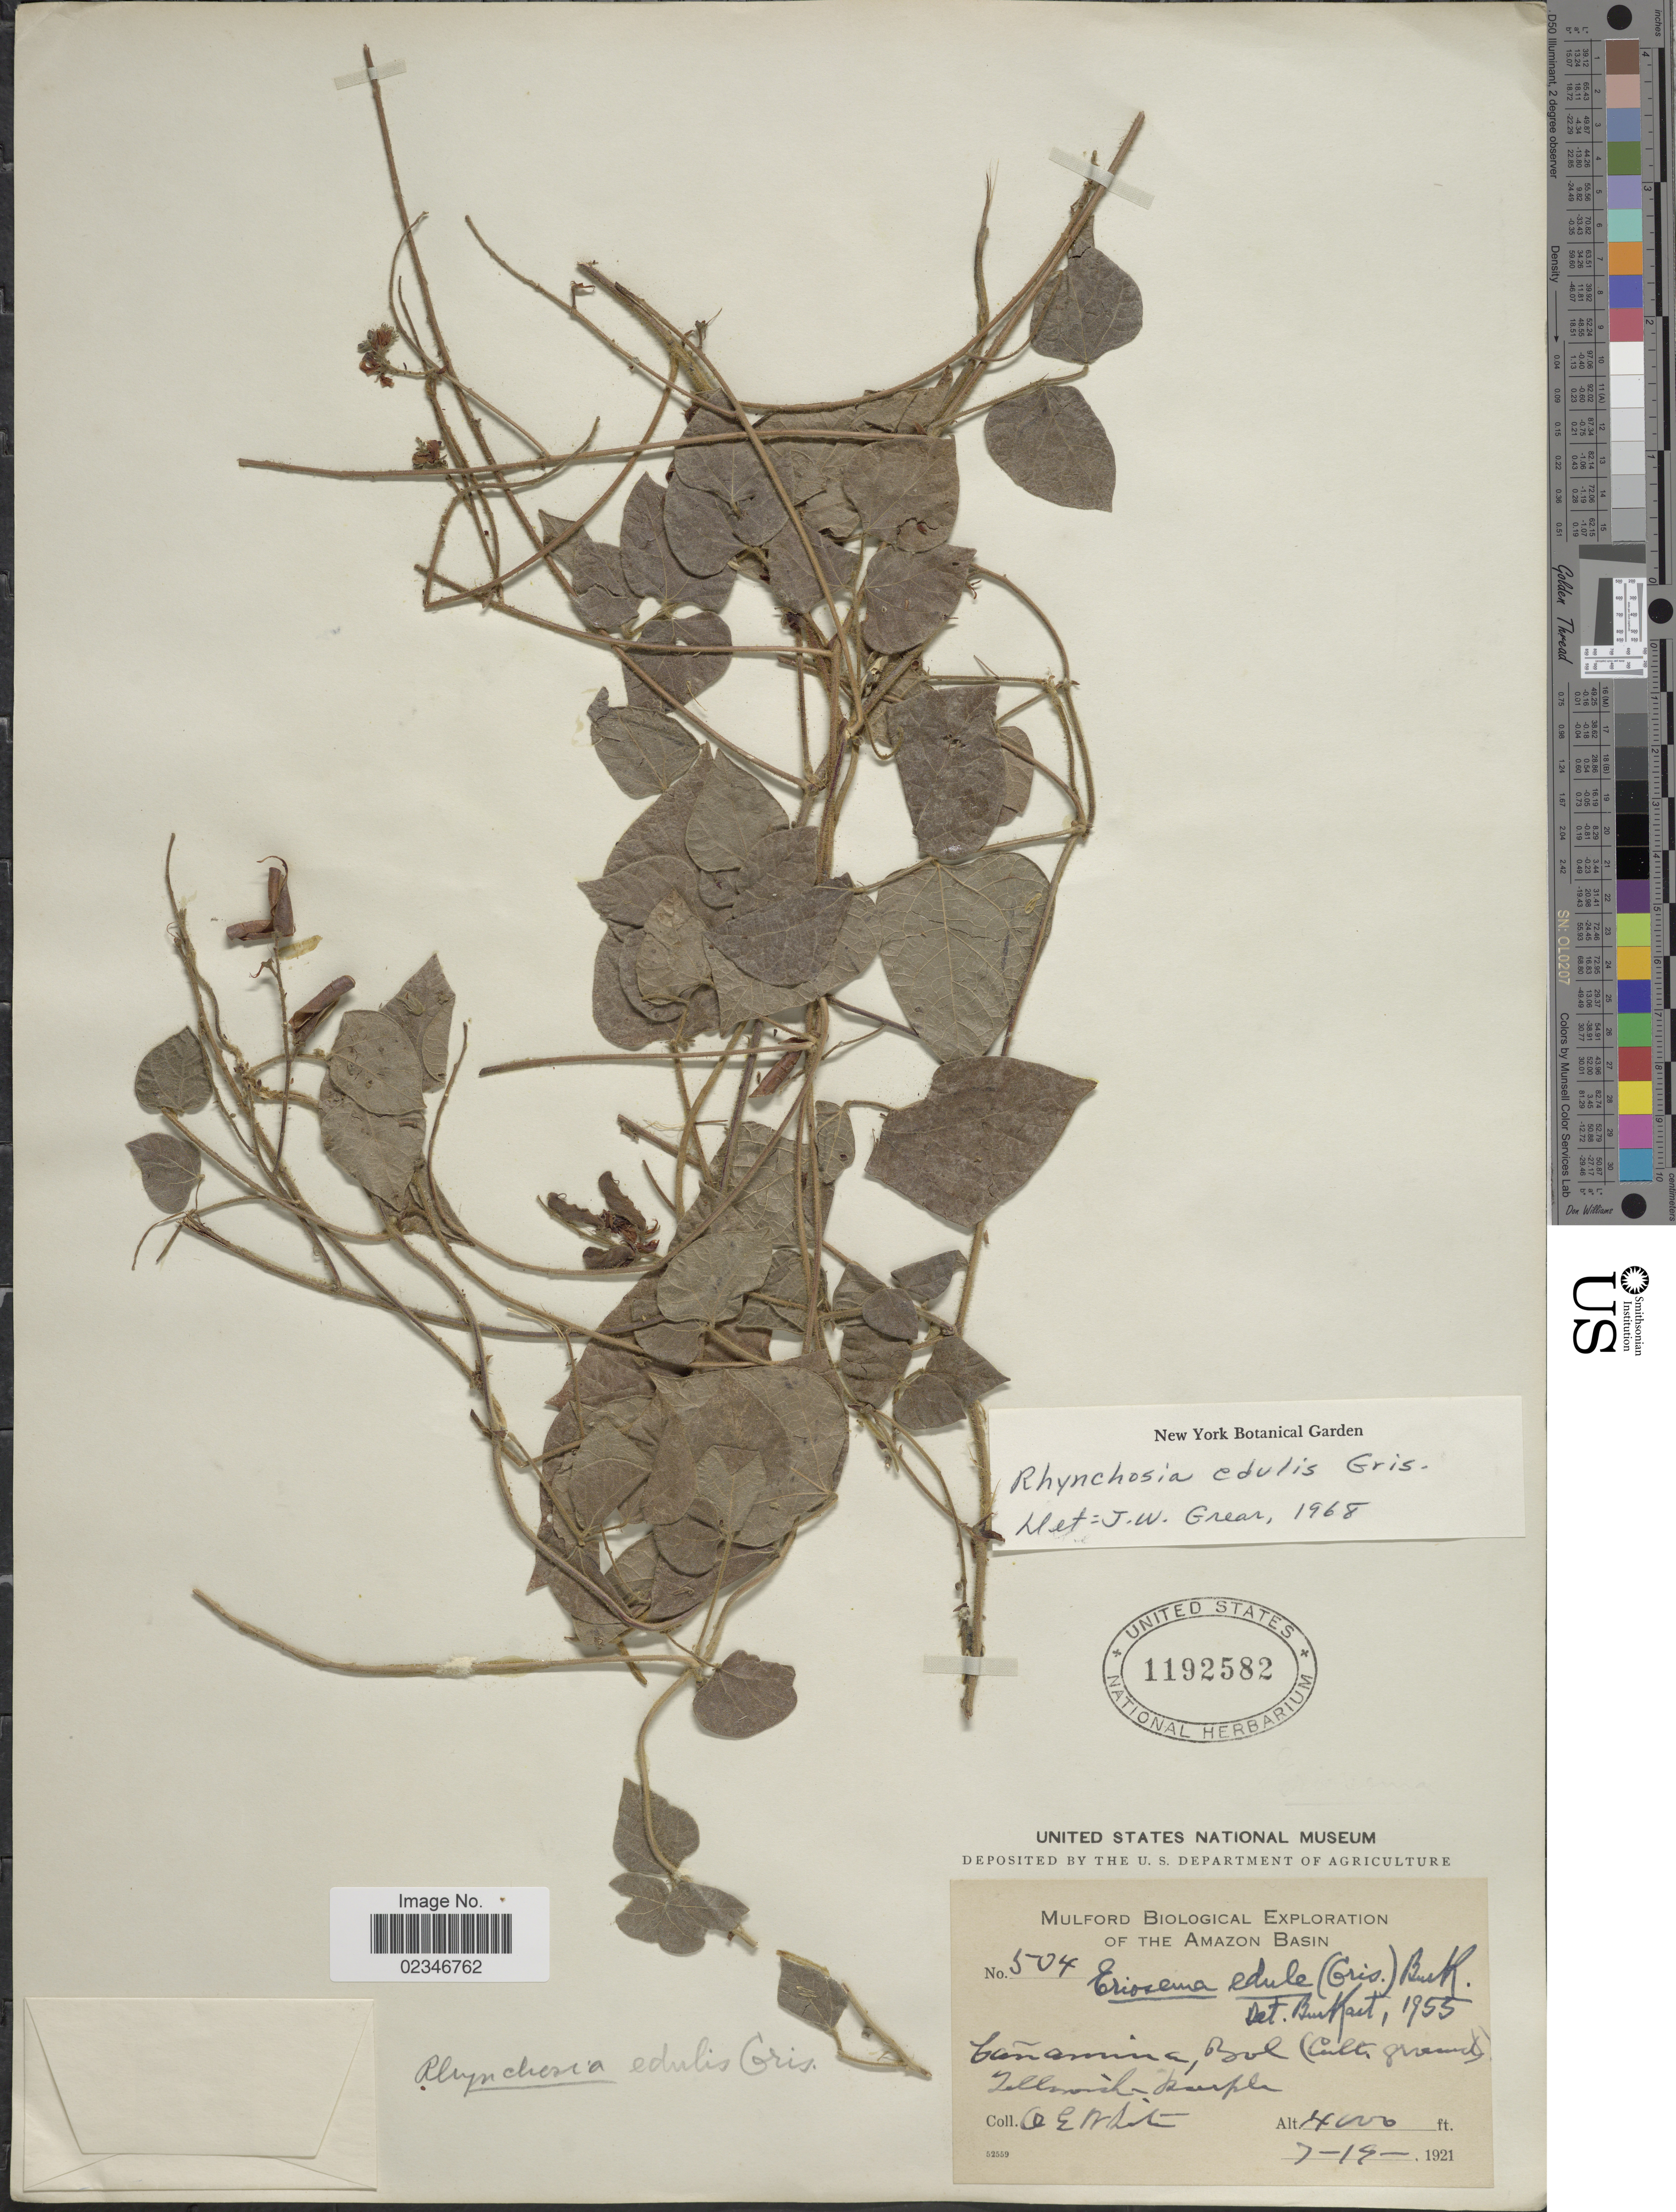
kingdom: Plantae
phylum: Tracheophyta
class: Magnoliopsida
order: Fabales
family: Fabaceae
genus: Rhynchosia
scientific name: Rhynchosia edulis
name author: Griseb.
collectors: O. E. White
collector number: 504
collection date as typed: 7-19-1921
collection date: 1921-07-19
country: Bolivia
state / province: La Paz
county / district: Inquisivi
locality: Cañamina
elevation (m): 1219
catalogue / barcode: US 1192582